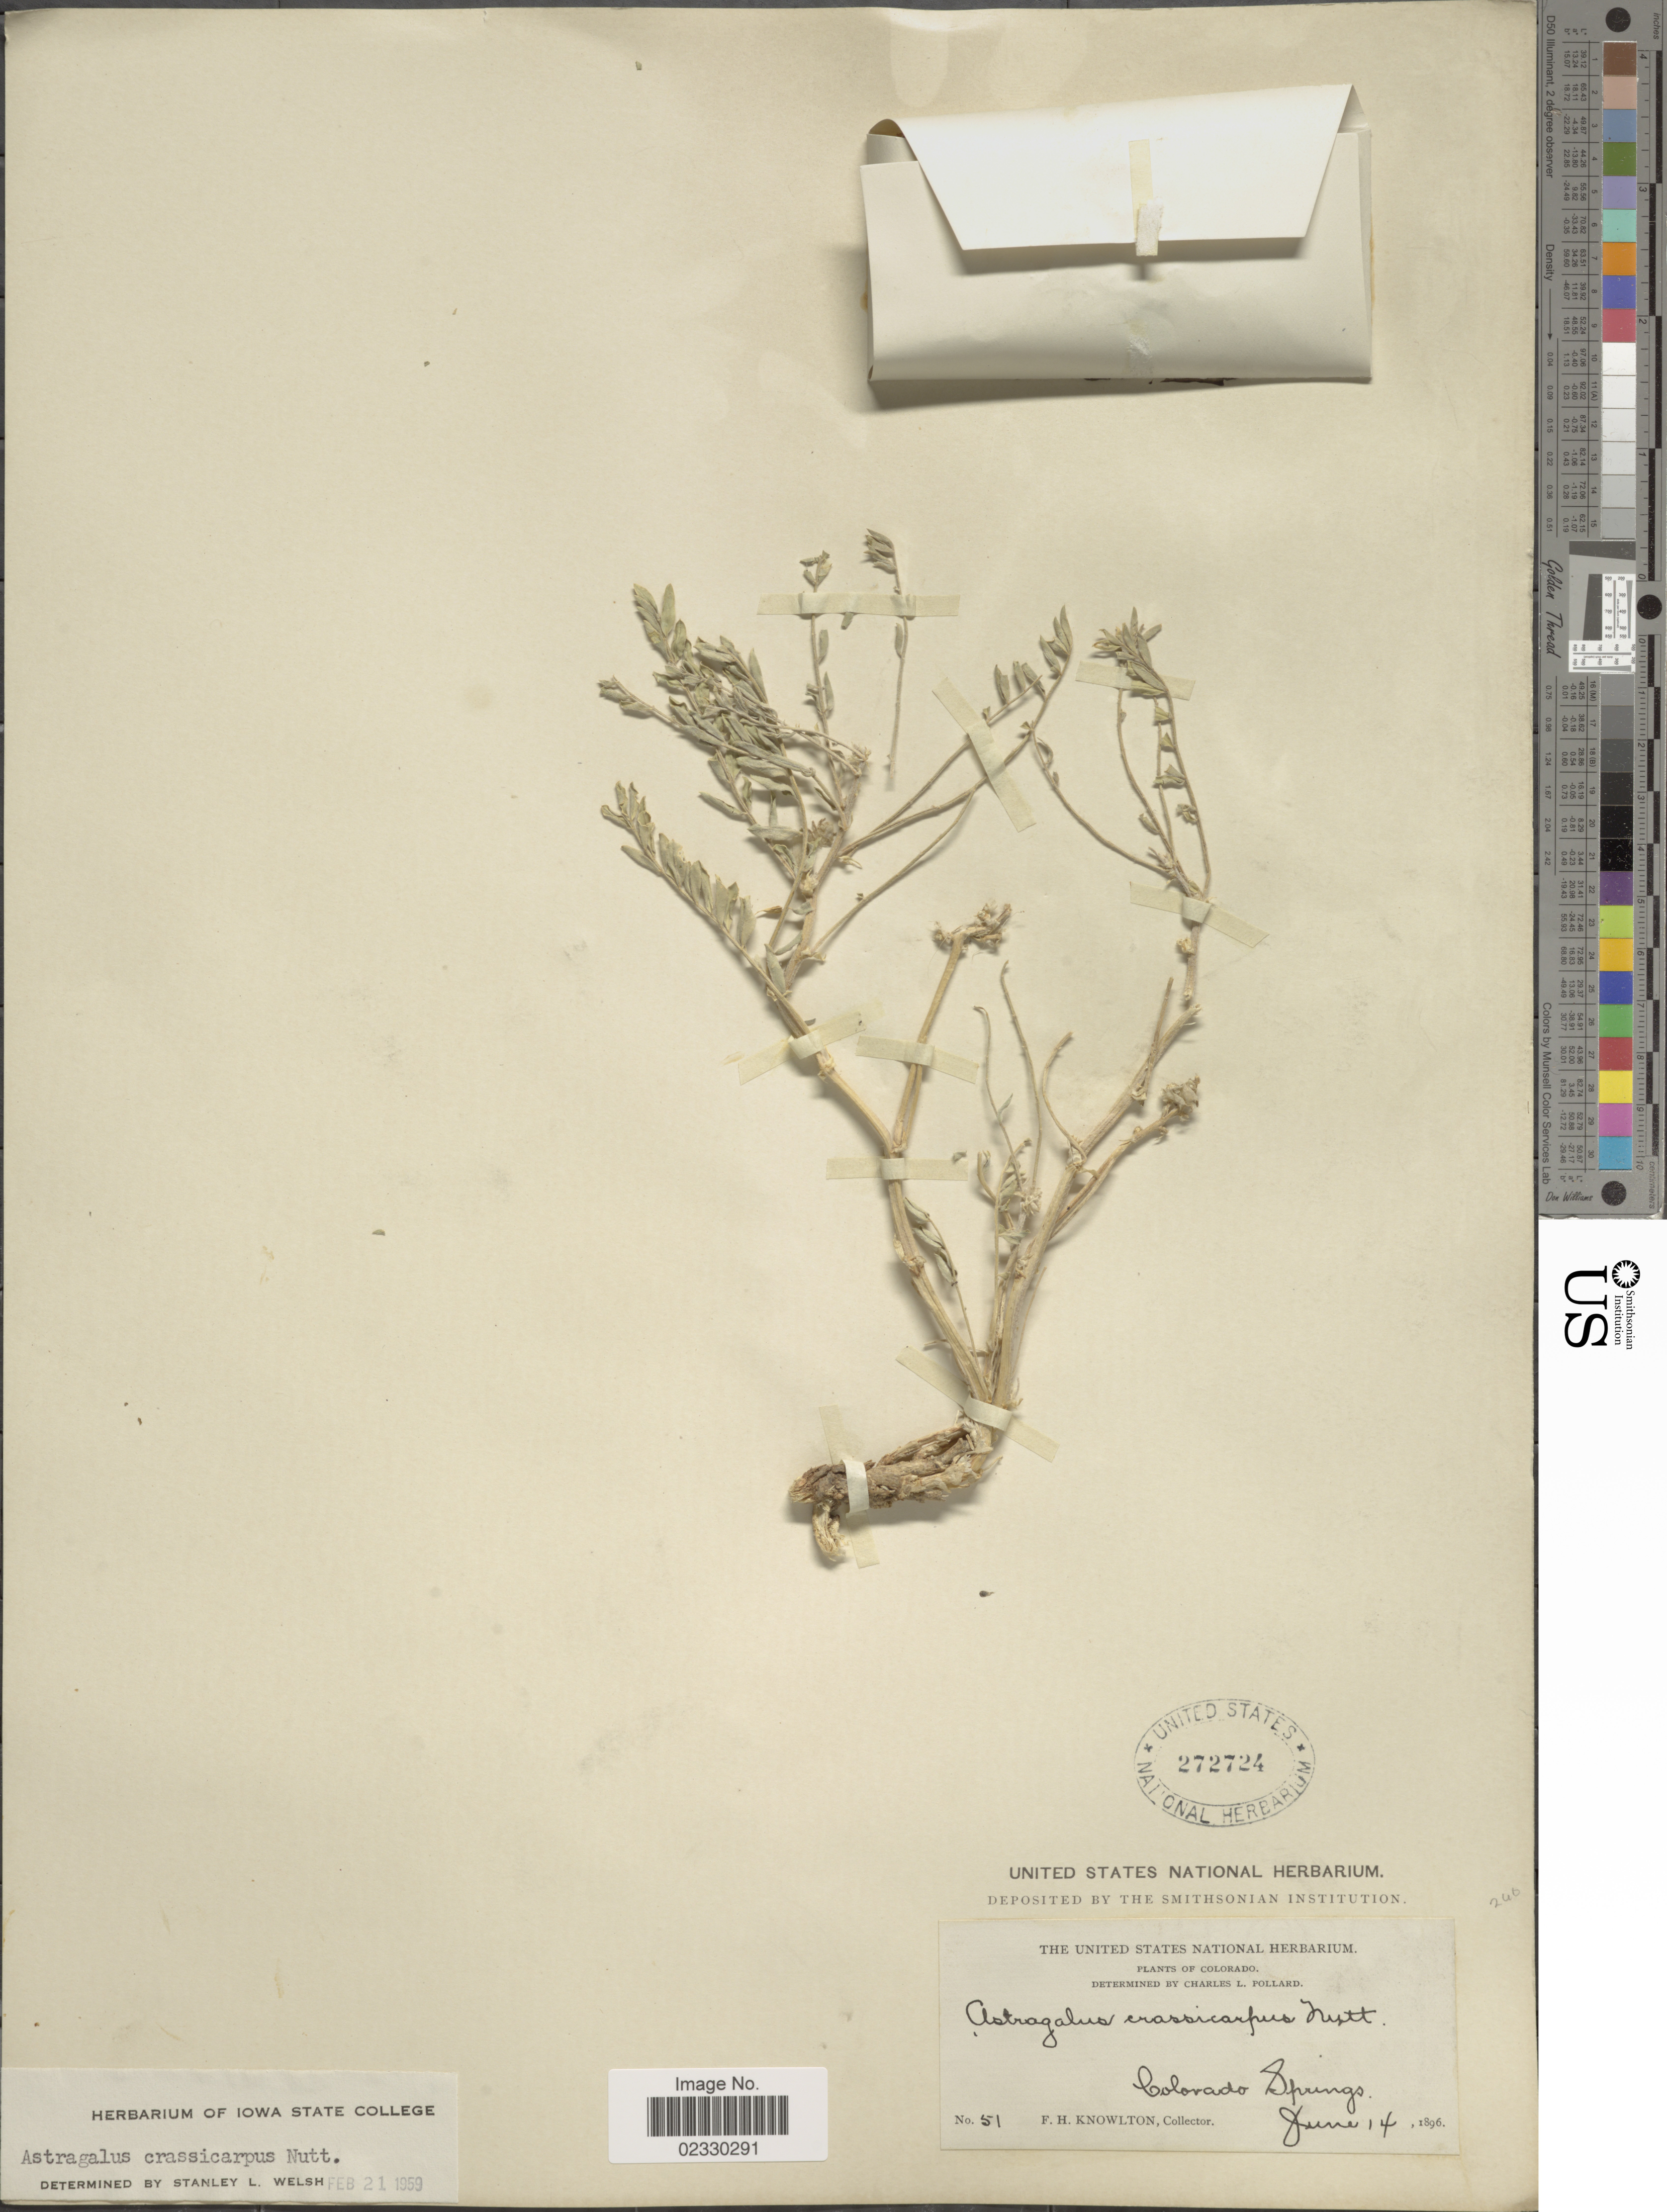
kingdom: Plantae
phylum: Tracheophyta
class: Magnoliopsida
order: Fabales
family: Fabaceae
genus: Astragalus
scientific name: Astragalus crassicarpus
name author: Nutt.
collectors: F. H. Knowlton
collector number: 51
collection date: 1896-06-14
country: United States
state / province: Colorado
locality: Colorado Springs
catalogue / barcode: US 272724